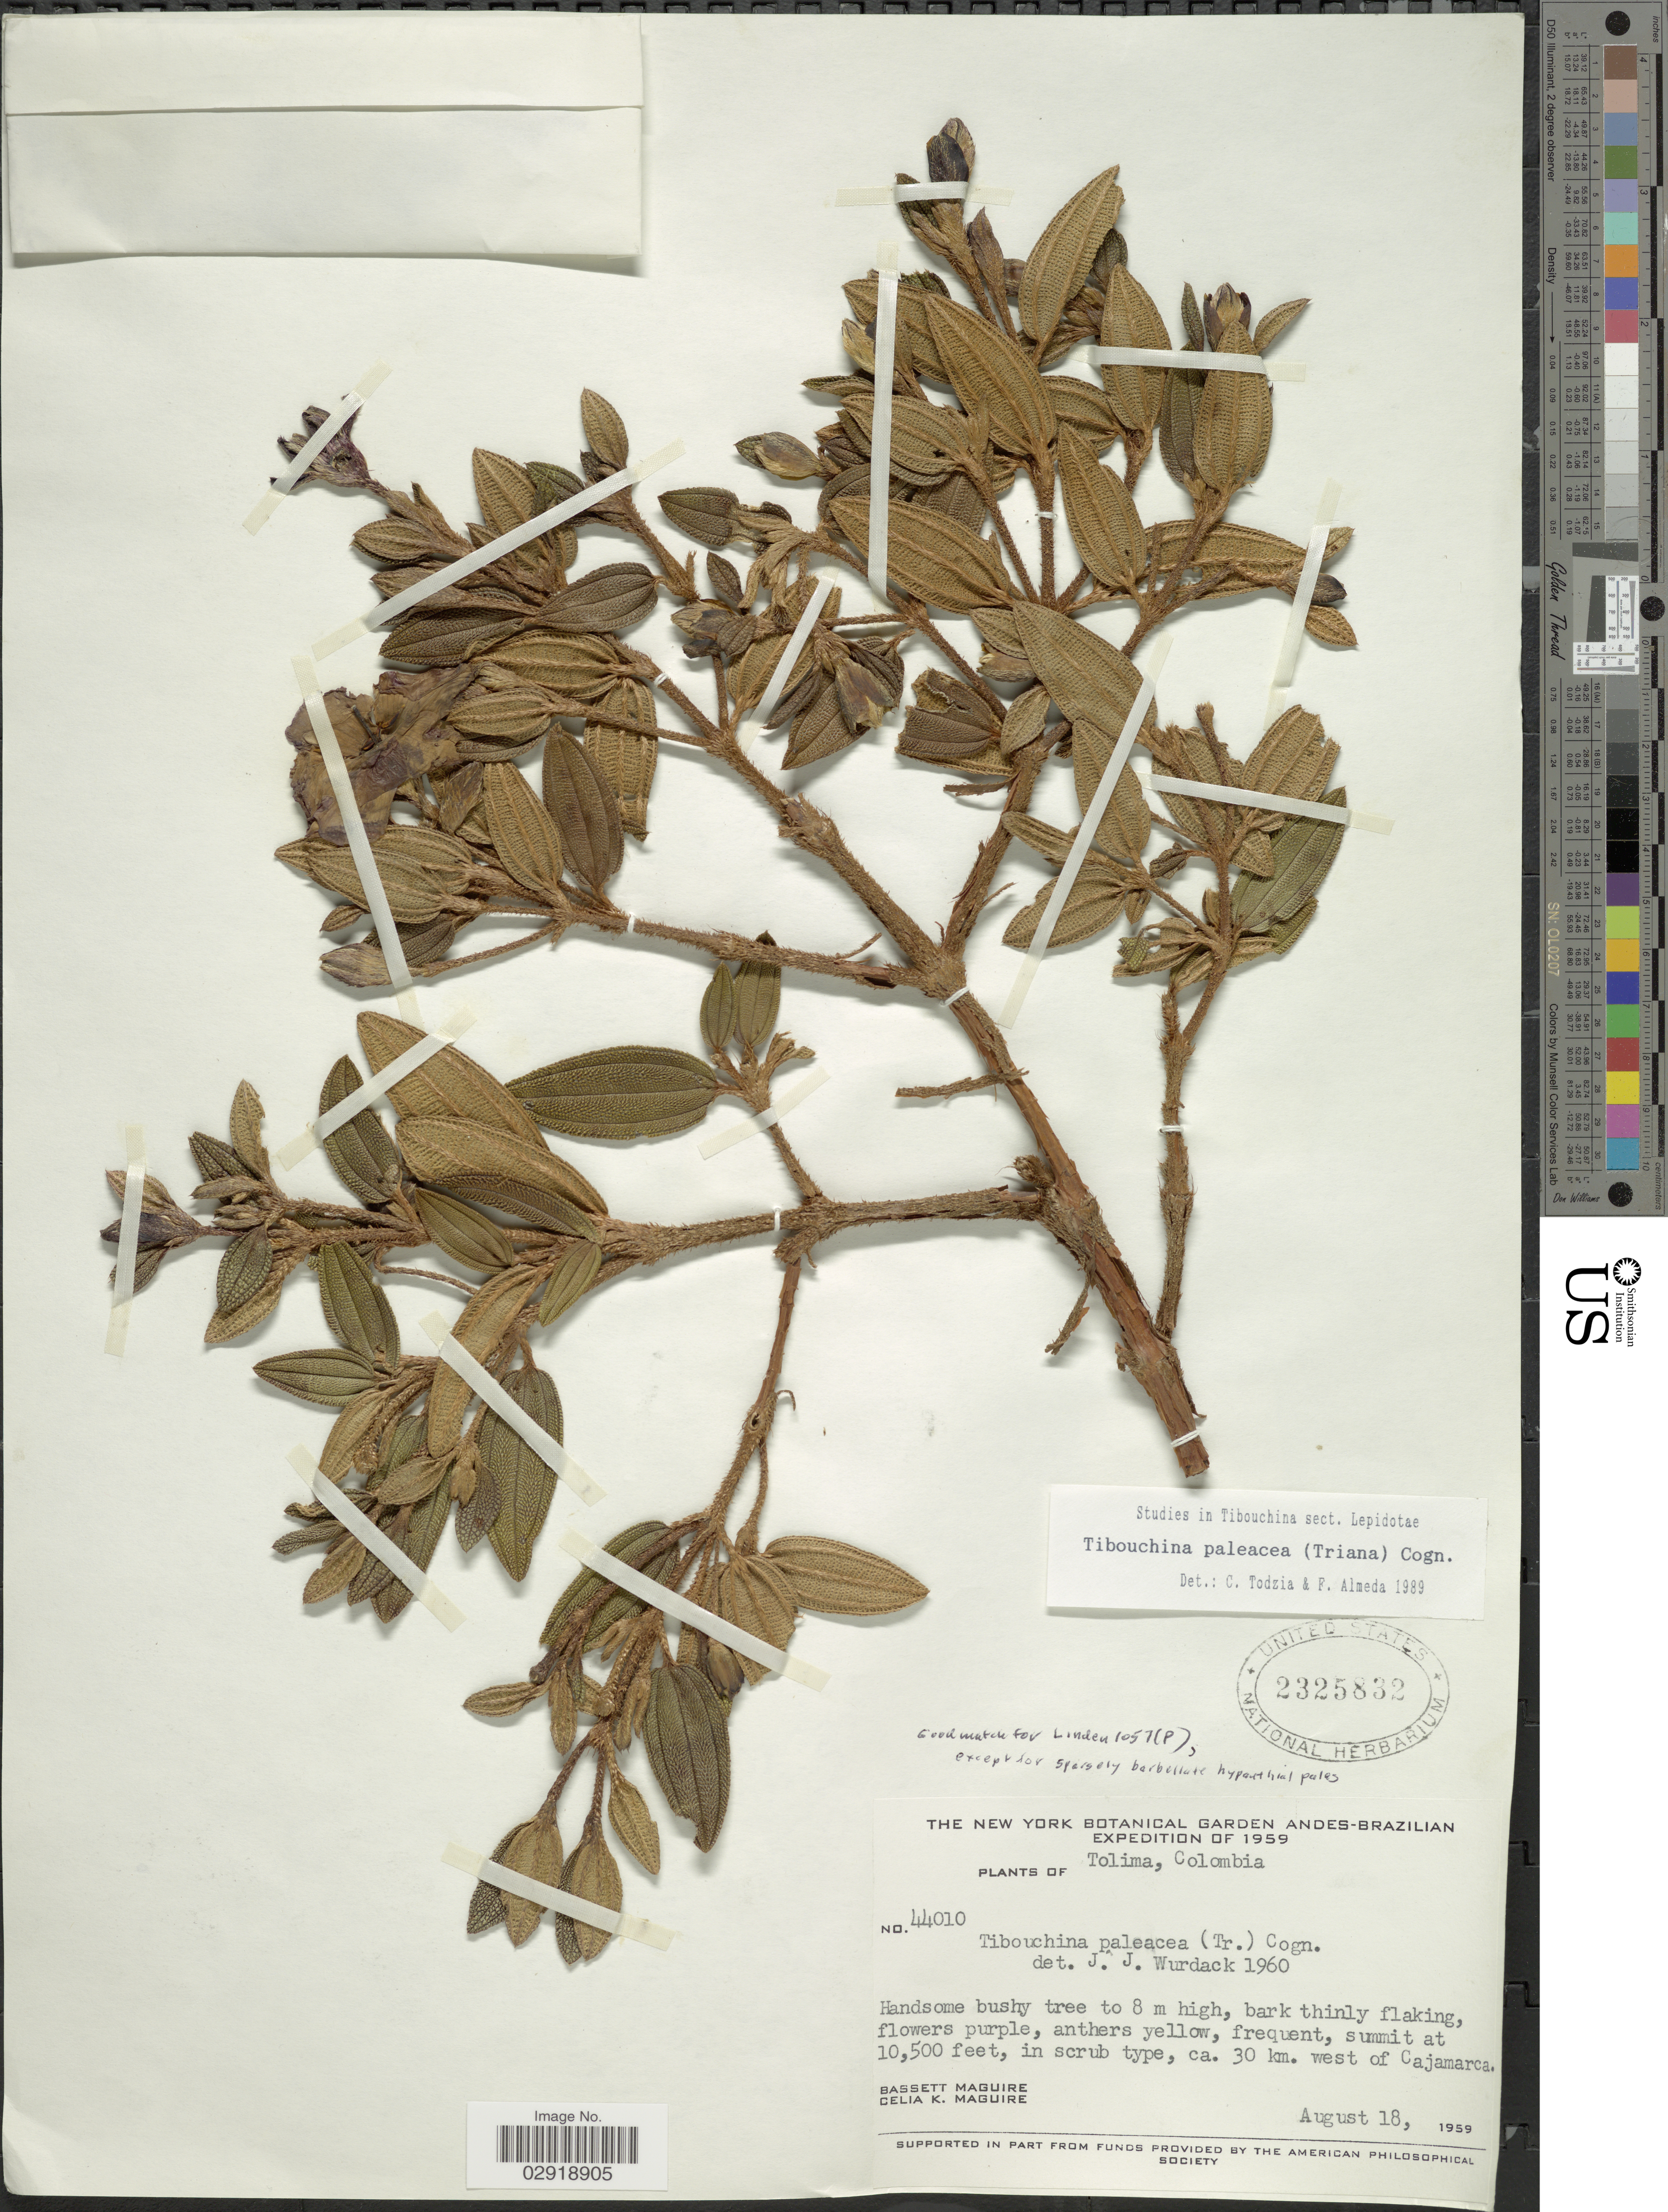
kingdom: Plantae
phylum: Tracheophyta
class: Magnoliopsida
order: Myrtales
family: Melastomataceae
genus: Andesanthus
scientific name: Andesanthus paleaceus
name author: (Triana) P.J.F. Guim. & Michelang.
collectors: B. Maguire & C. K. Maguire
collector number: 44010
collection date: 1959-08-18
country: Colombia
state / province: Tolima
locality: Summit, in scrub type, ca. 30 km. west of Cajamarca.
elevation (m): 3200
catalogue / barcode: US 2325832